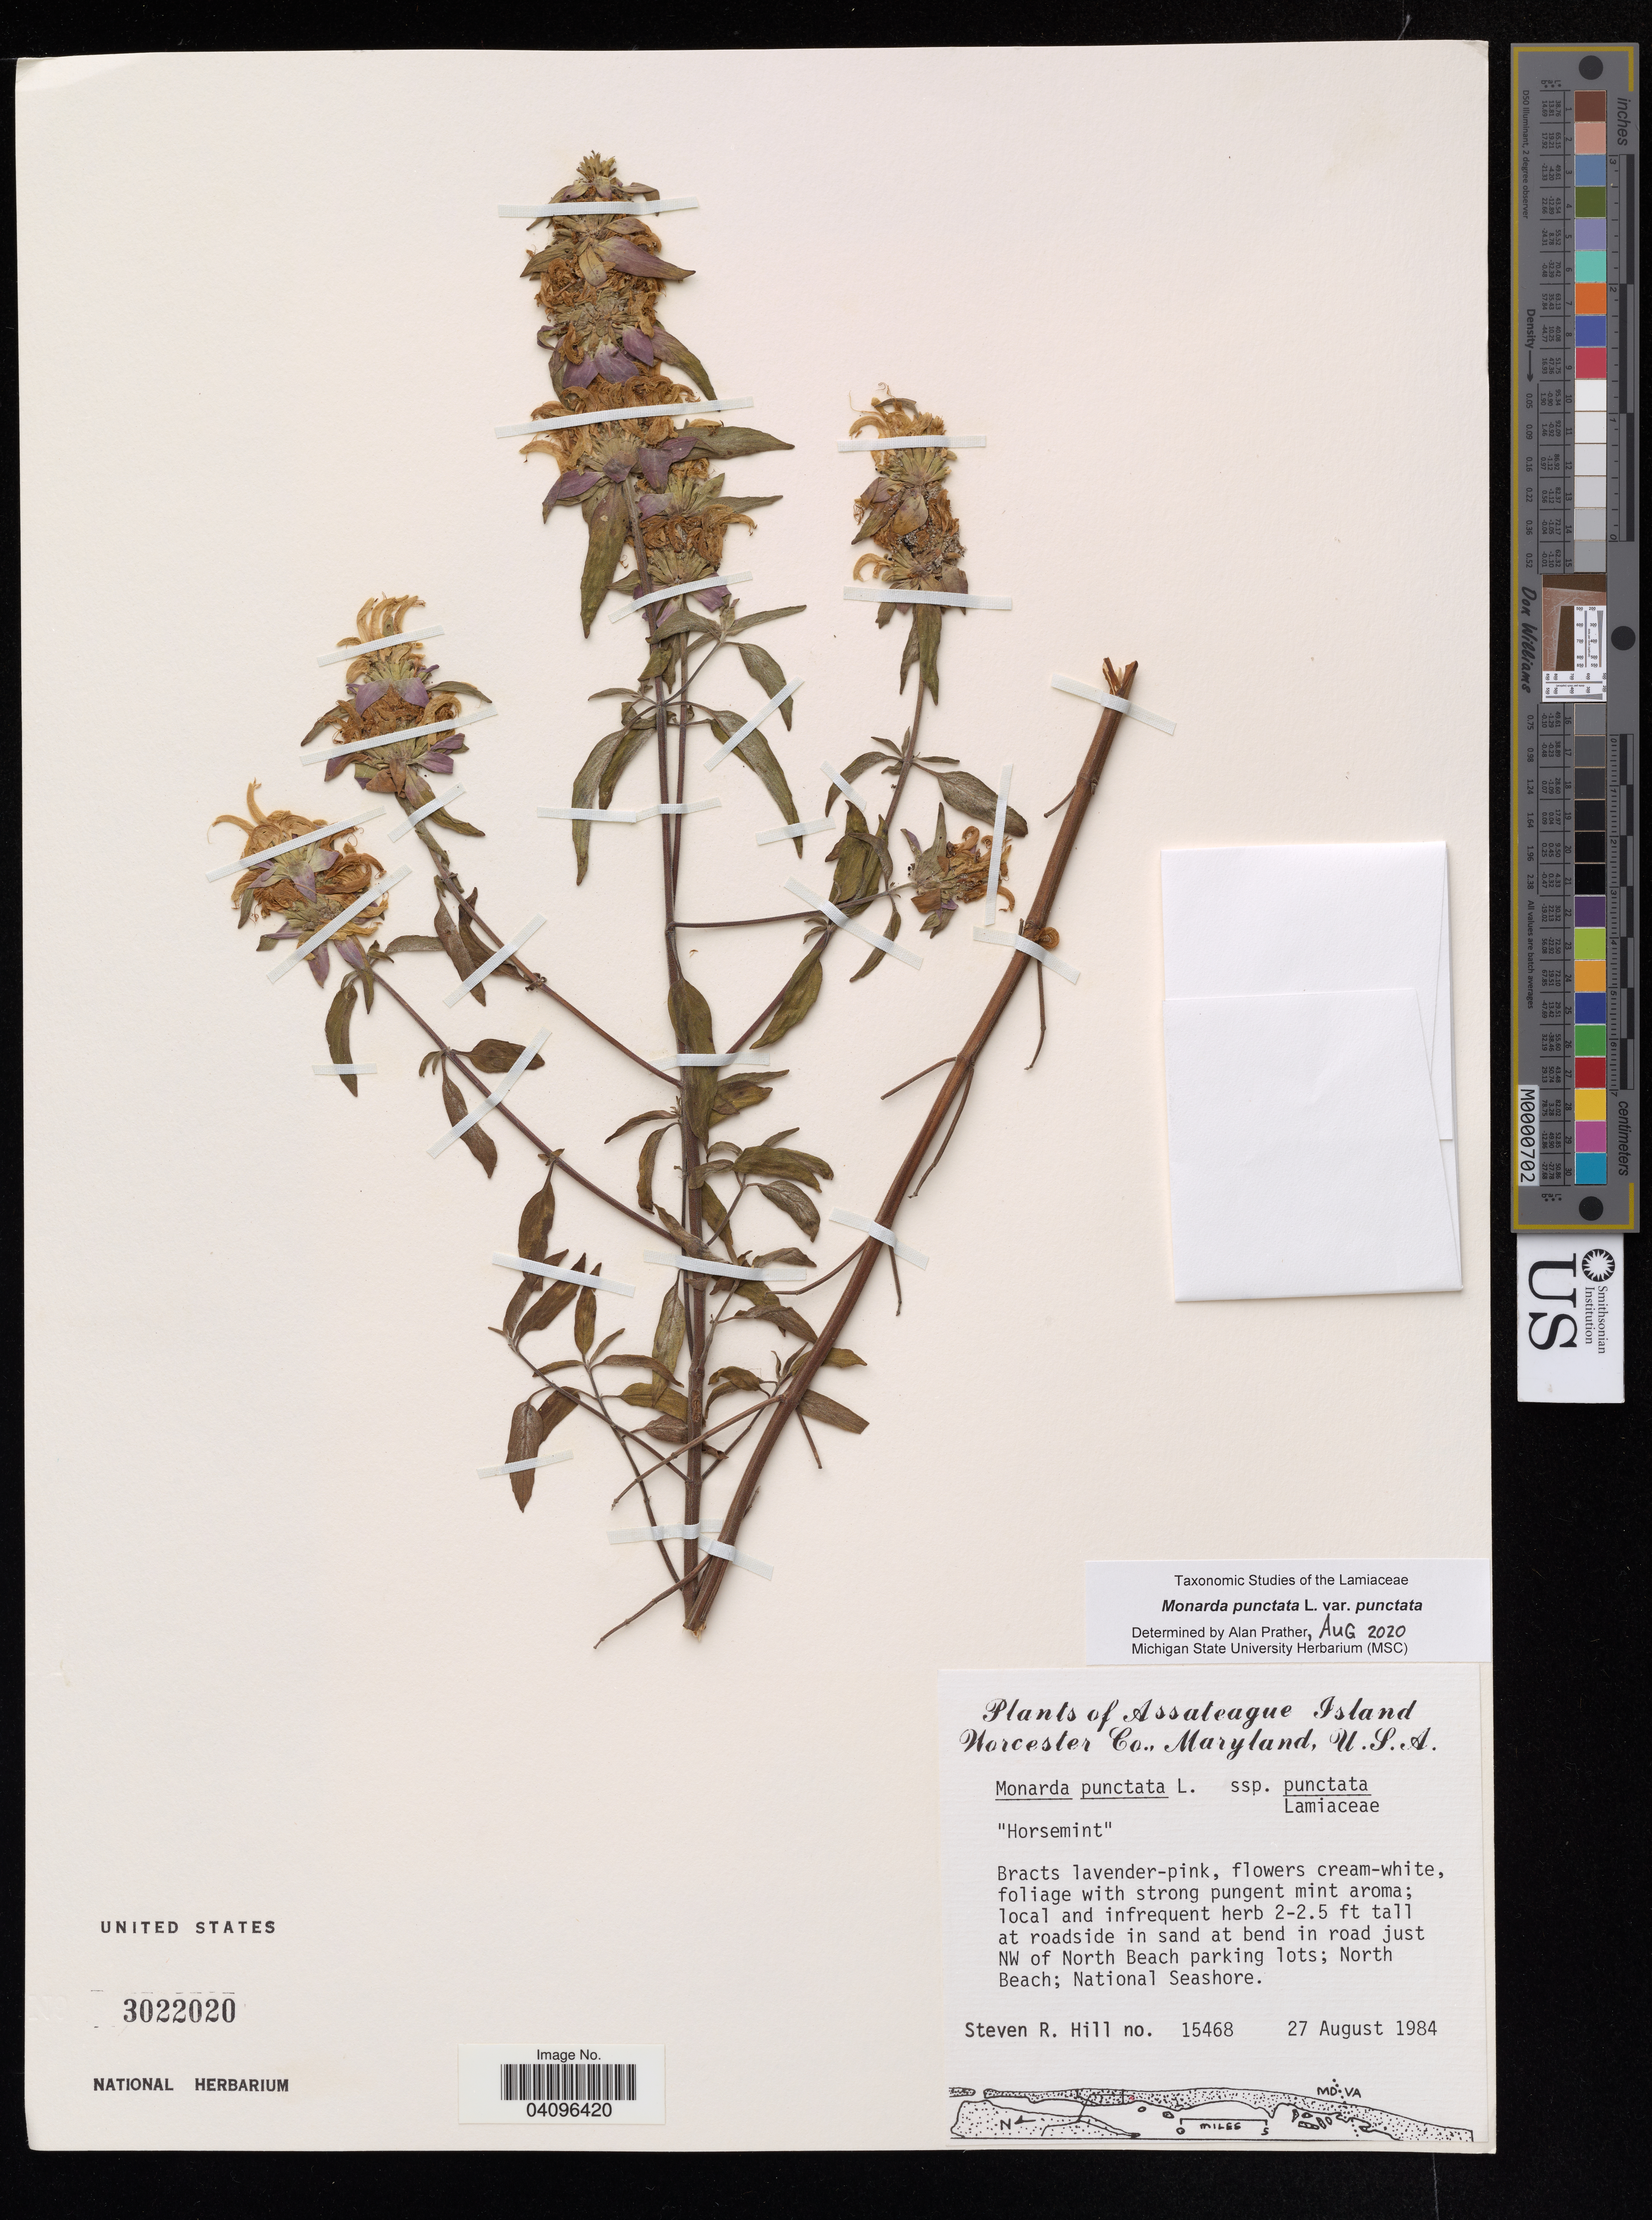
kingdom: Plantae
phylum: Tracheophyta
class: Magnoliopsida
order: Lamiales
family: Lamiaceae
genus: Monarda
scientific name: Monarda punctata var. punctata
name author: L.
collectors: S. R. Hill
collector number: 15468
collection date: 1984-08-27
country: United States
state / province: Maryland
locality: Assateague Island, Norcester Co., Maryland, U. S. A. NW of North Beach parking lots; North Beach; National Seashore.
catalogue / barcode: US 3022020